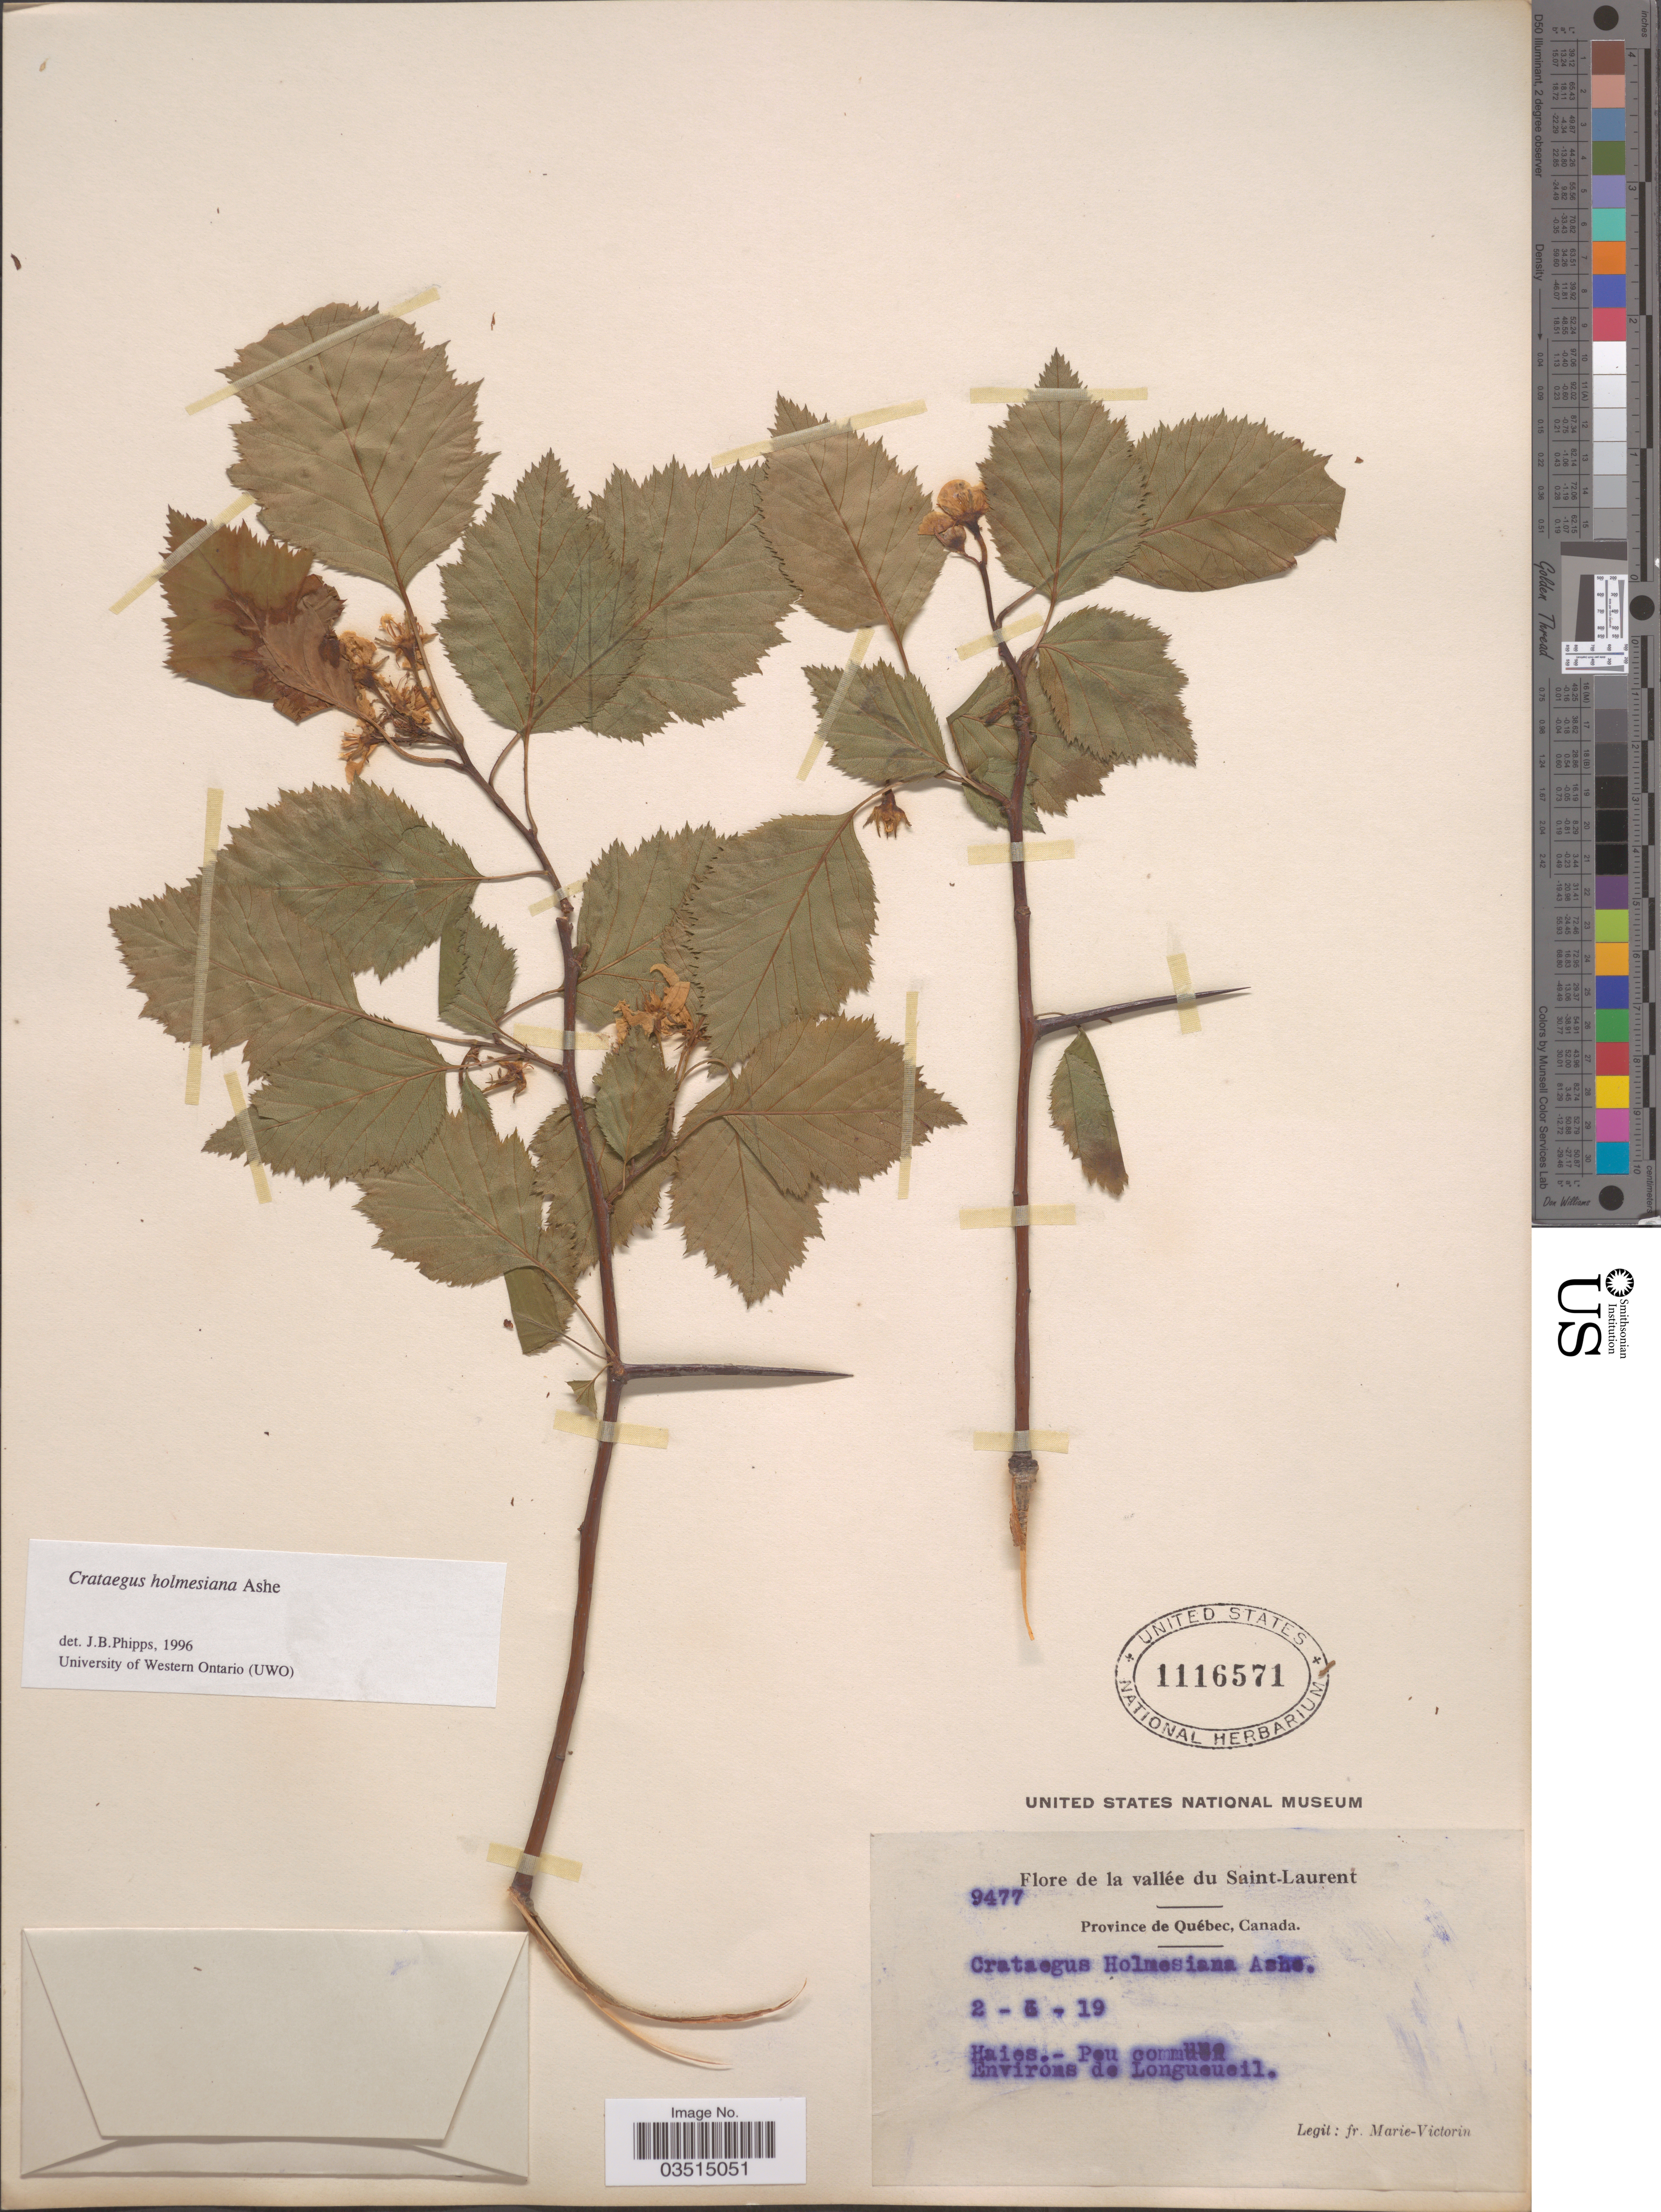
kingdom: Plantae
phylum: Tracheophyta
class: Magnoliopsida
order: Rosales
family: Rosaceae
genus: Crataegus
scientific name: Crataegus holmesiana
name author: Ashe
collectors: F. Marie-Victorin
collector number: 9477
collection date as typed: Transcribed d/m/y: 2/6/19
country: Canada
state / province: Quebec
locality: La vallée du Saint-Laurent. Haies.- Peu commune. Environs de Longueueil.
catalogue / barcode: US 1116571